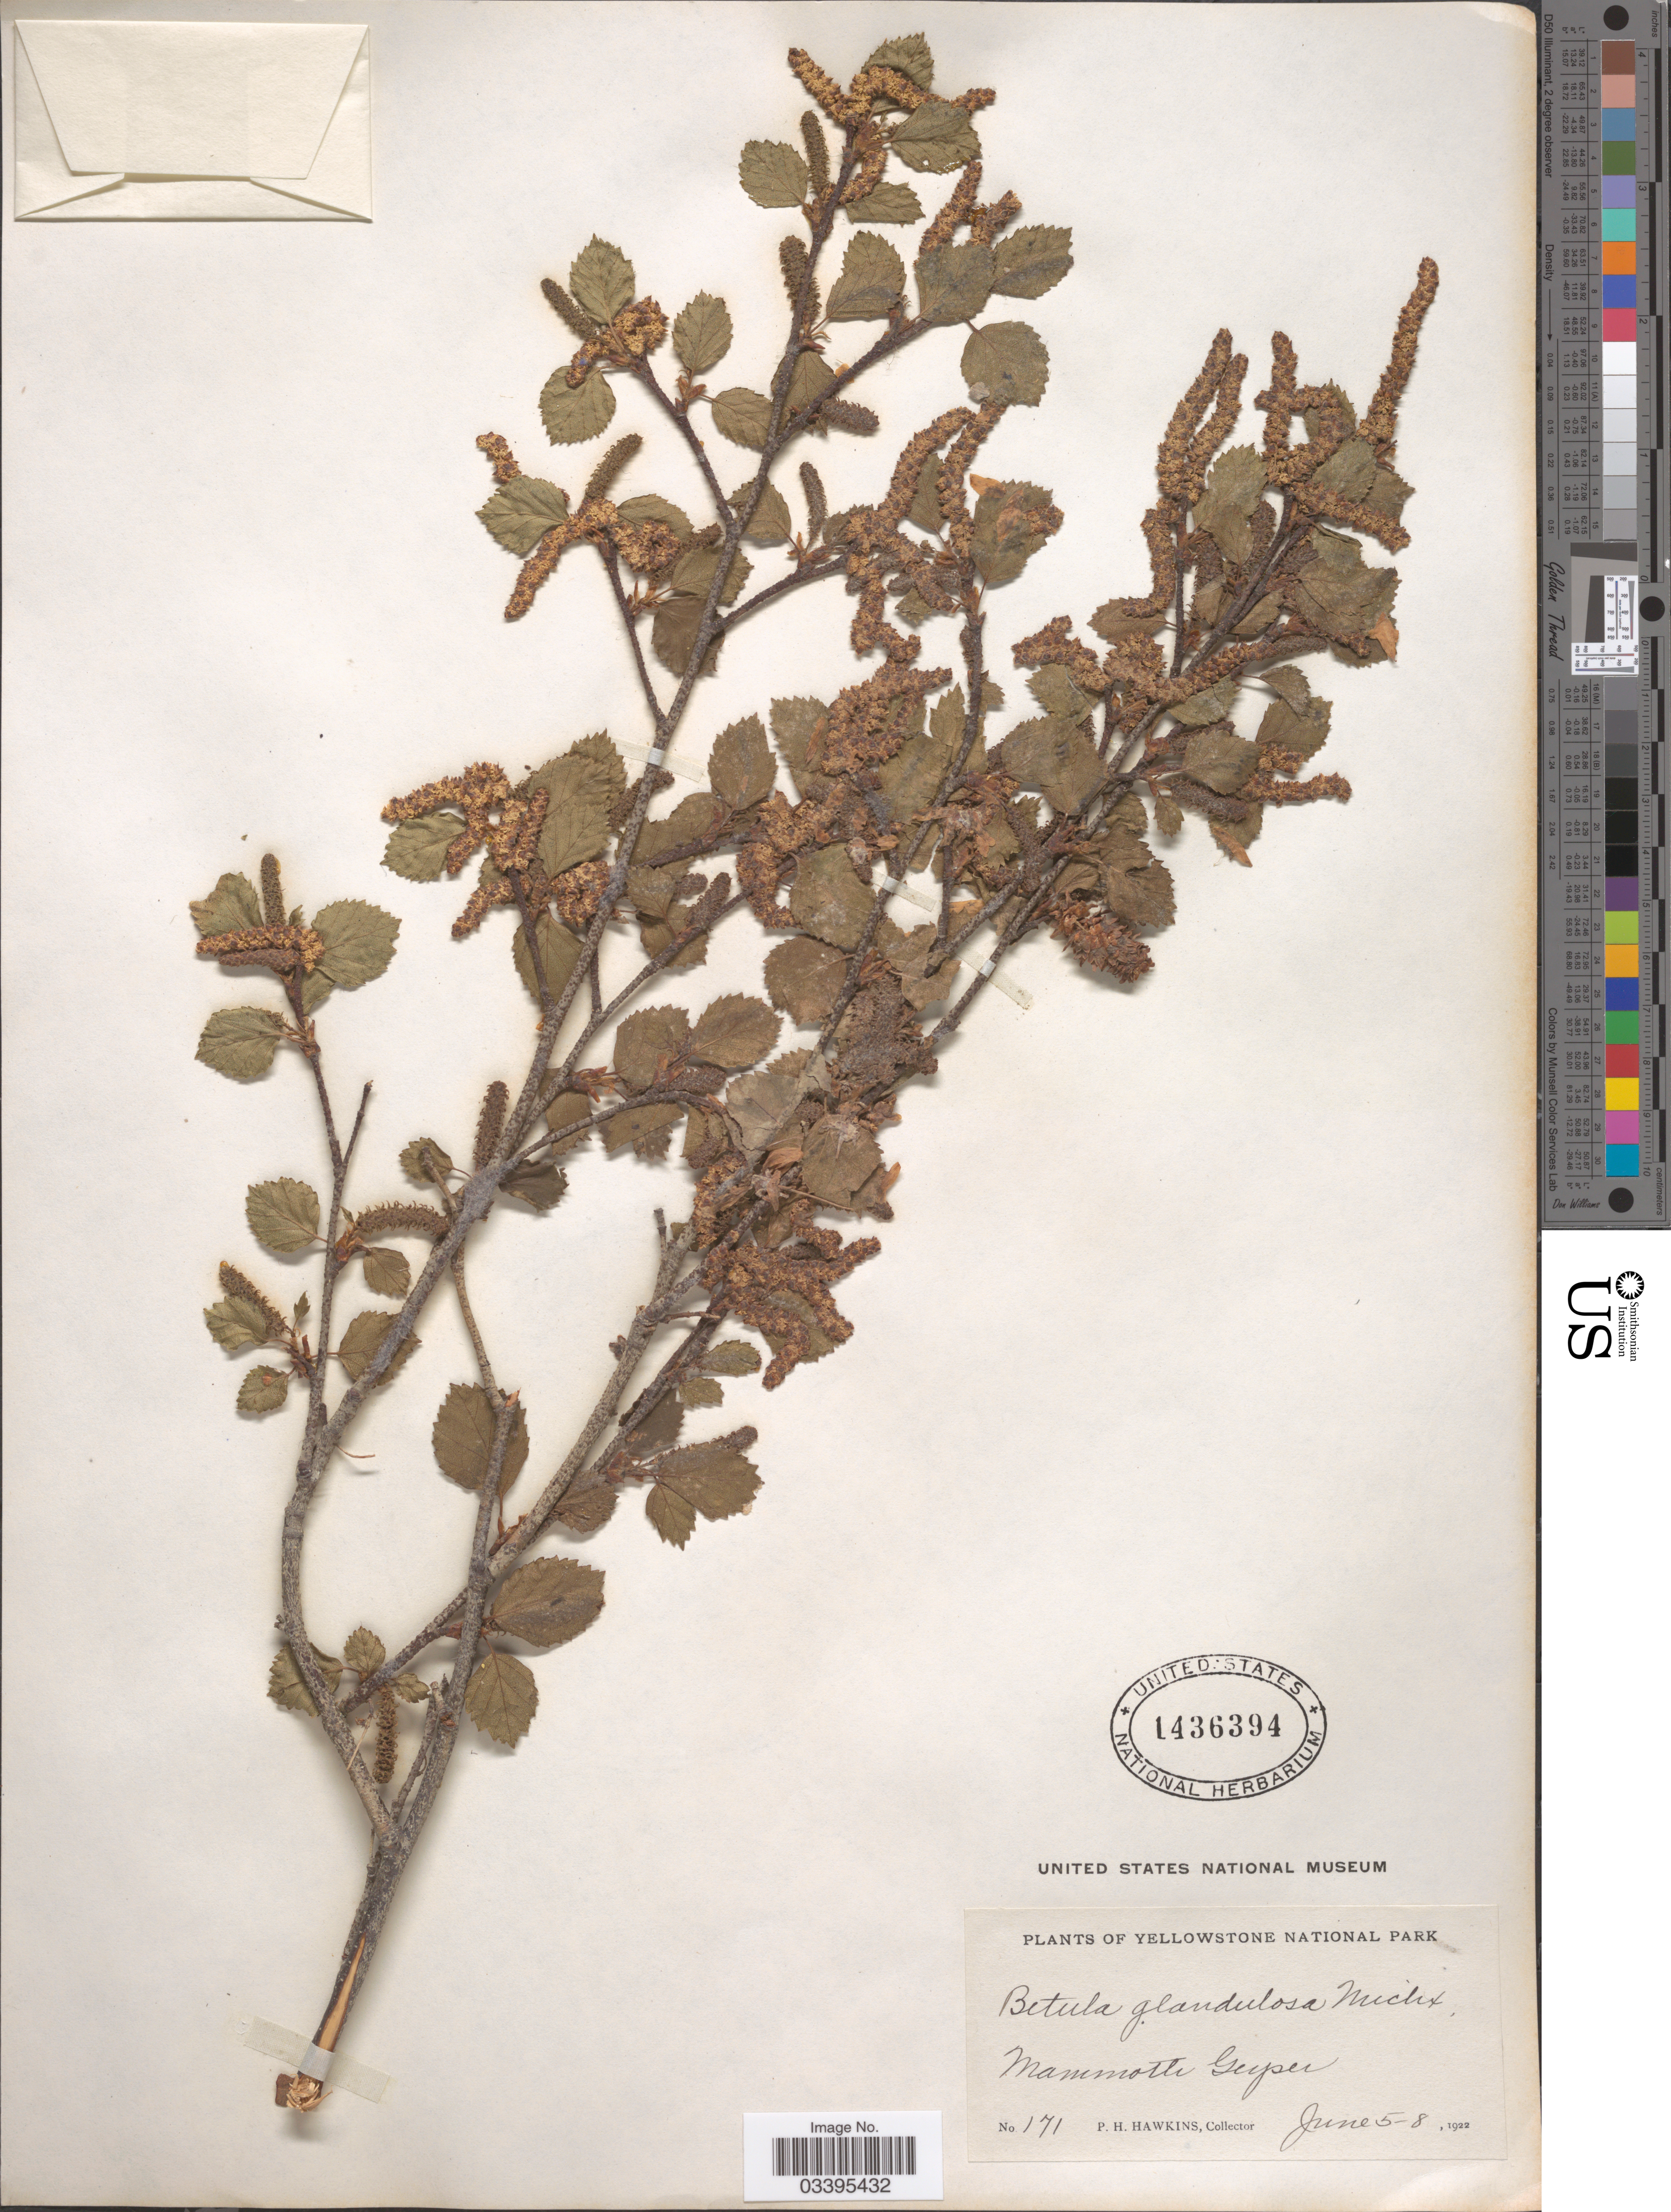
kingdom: Plantae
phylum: Tracheophyta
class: Magnoliopsida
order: Fagales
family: Betulaceae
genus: Betula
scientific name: Betula glandulosa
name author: Michx.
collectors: P. Hawkins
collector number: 171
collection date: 1922-06-05/1922-06-08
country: United States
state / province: Wyoming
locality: Yellowstone National Park. Mammoth Geyser.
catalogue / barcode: US 1436394